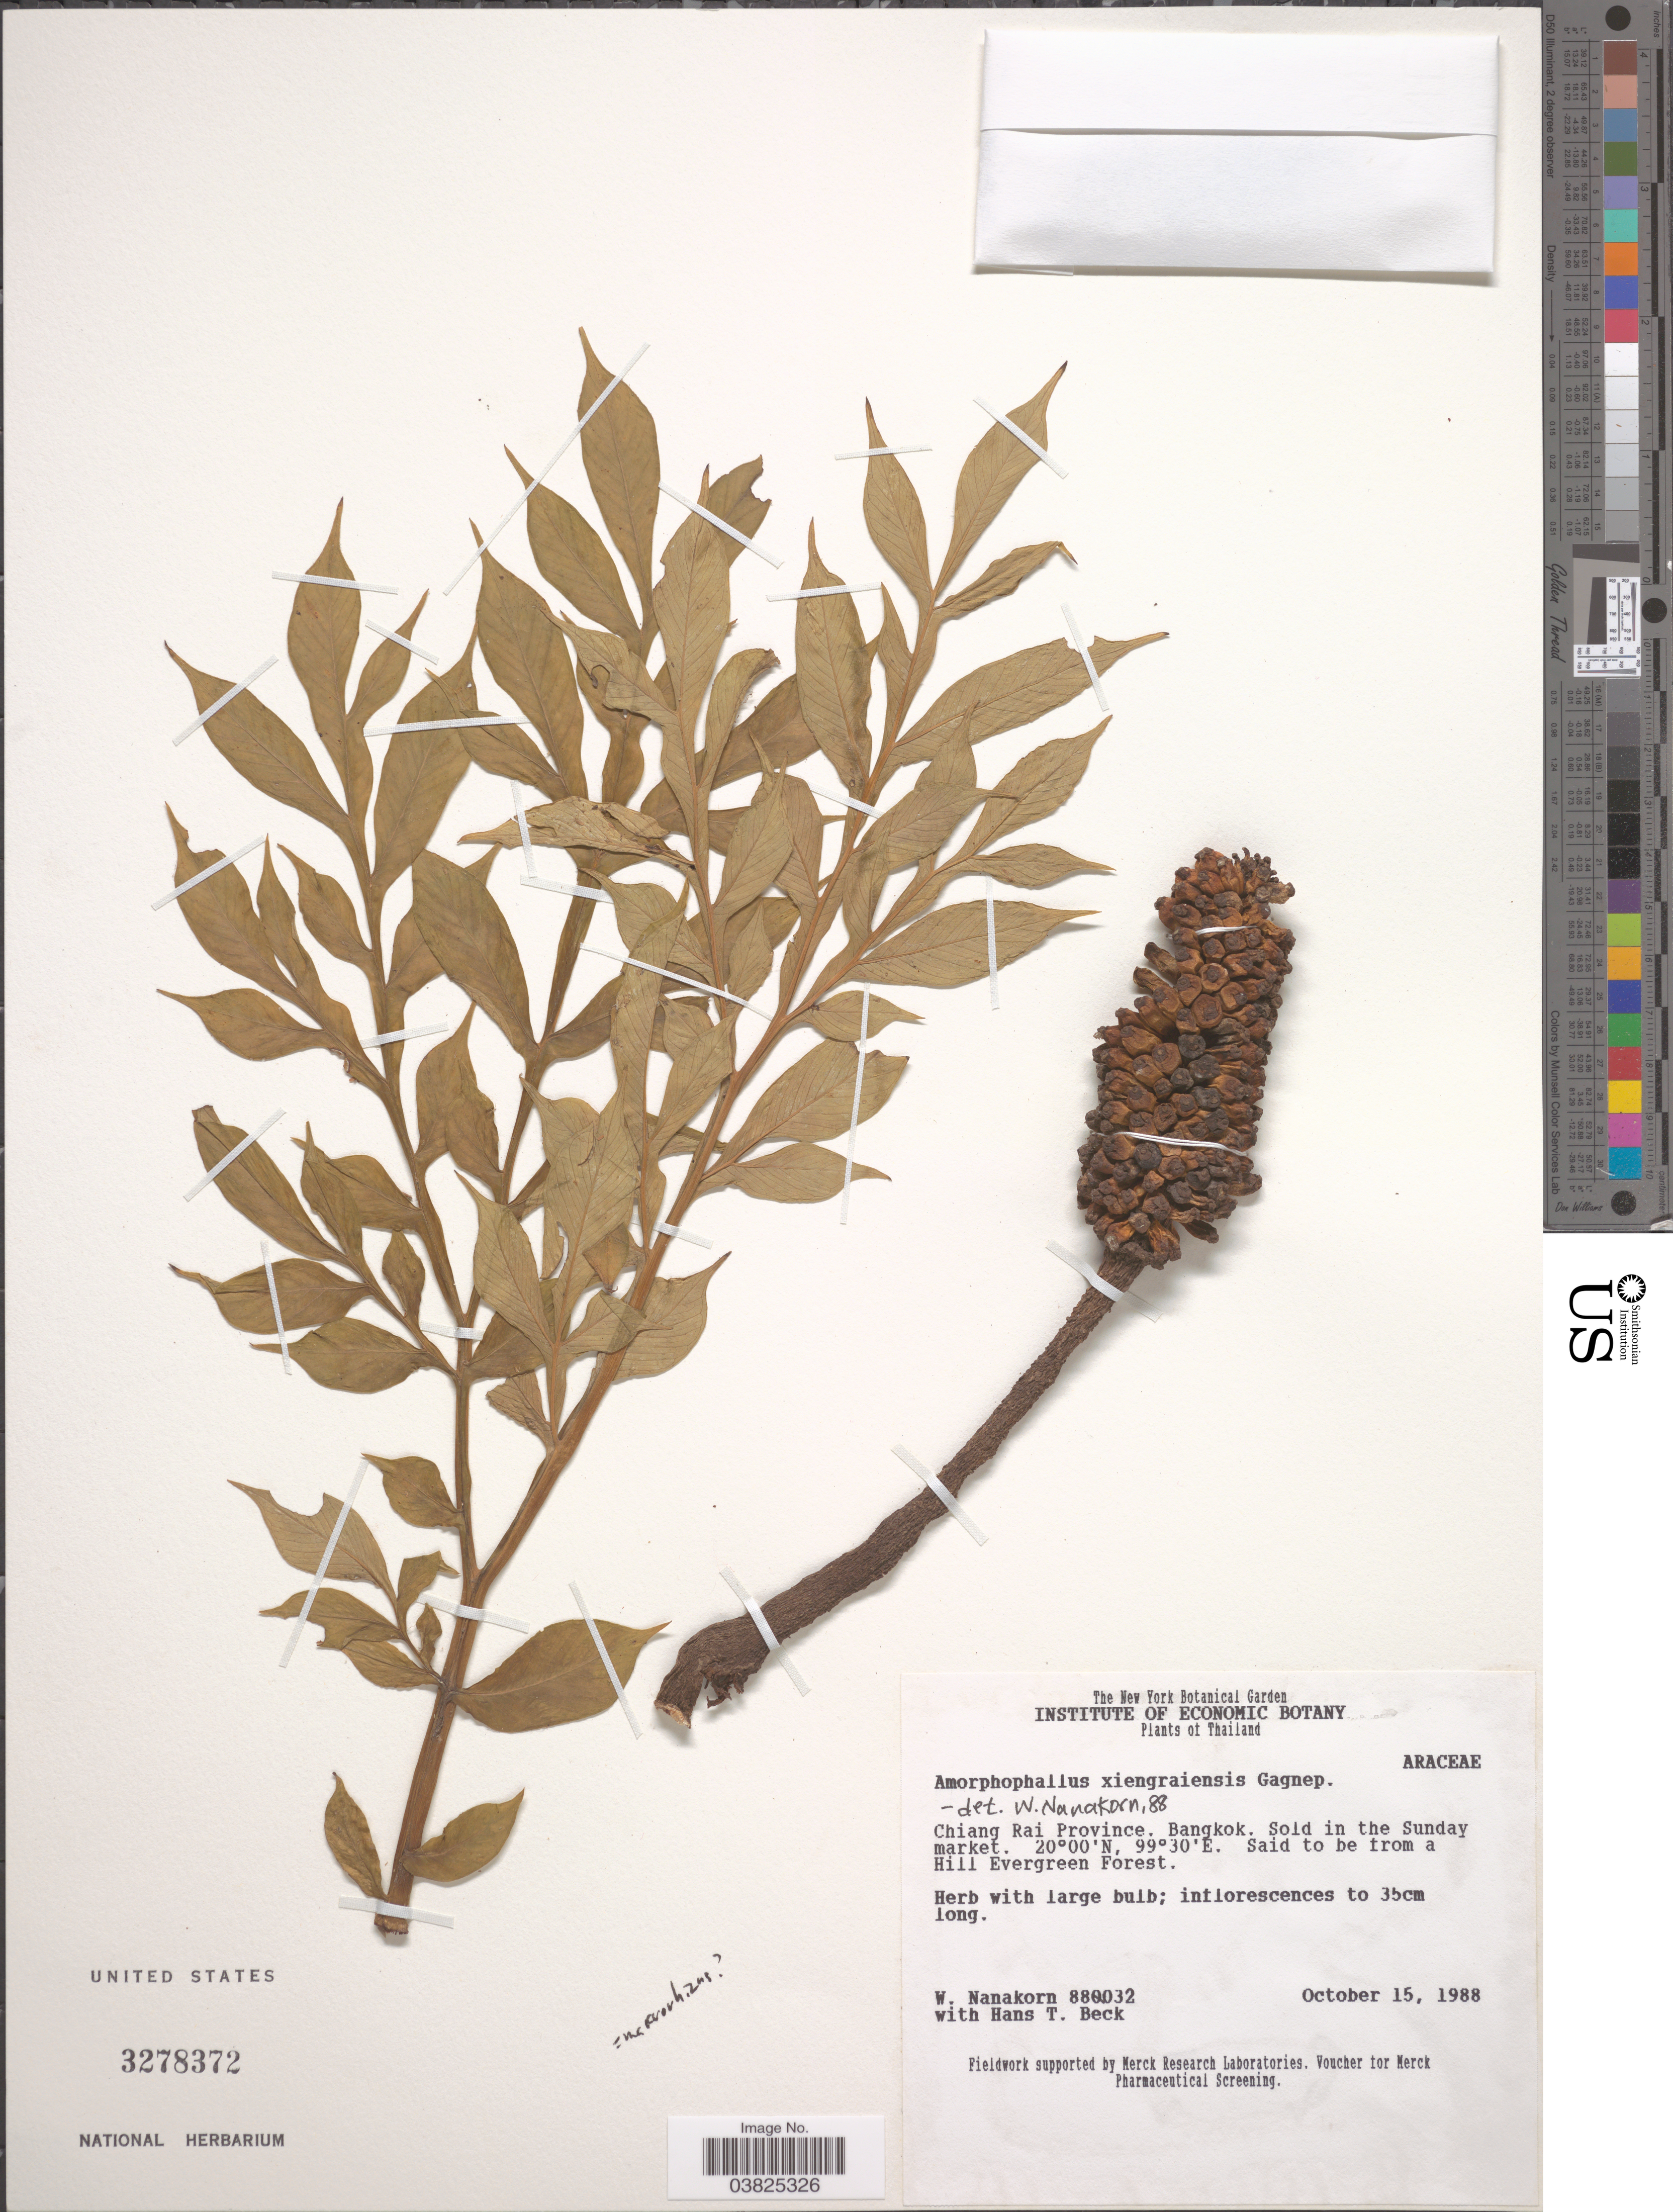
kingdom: Plantae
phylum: Tracheophyta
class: Liliopsida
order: Alismatales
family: Araceae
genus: Amorphophallus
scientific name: Amorphophallus macrorhizus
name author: Craib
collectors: W. Nanakorn & H. T. Beck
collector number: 880032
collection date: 1988-10-15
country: Thailand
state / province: Chiang Rai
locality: Bangkok. Hill Evergreen Forest.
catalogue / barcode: US 3278372